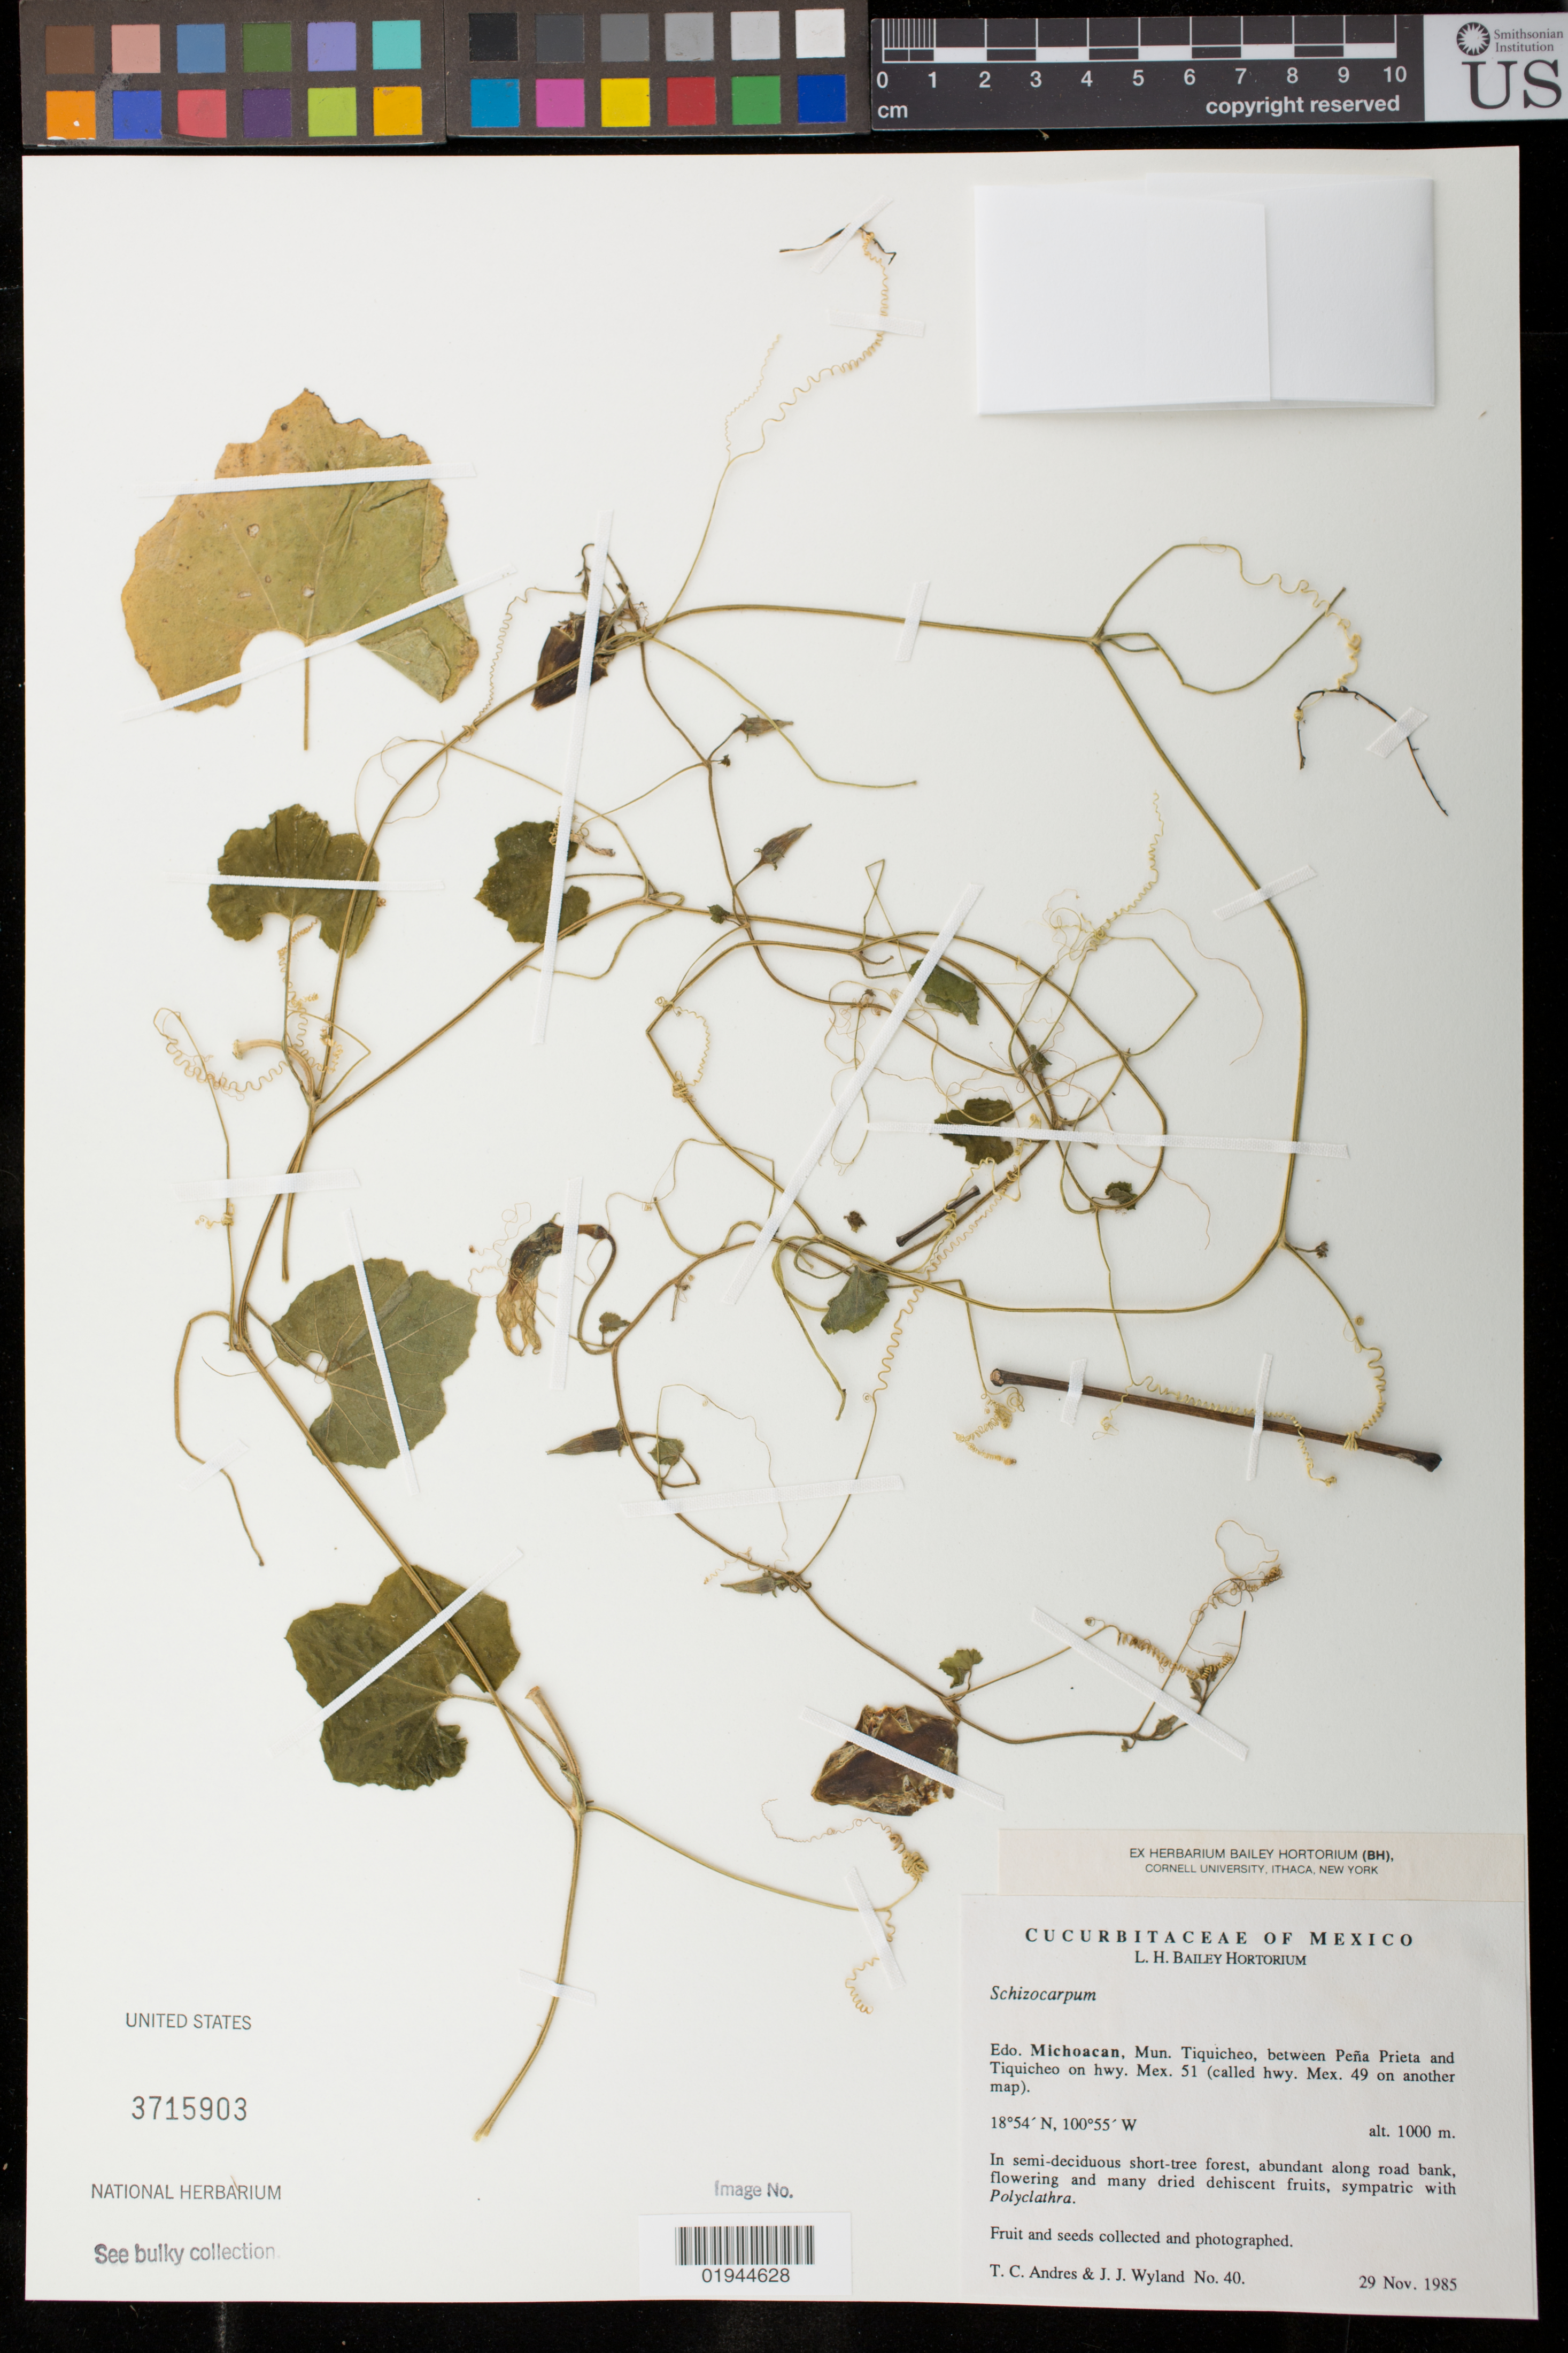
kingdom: Plantae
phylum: Tracheophyta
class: Magnoliopsida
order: Cucurbitales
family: Cucurbitaceae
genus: Schizocarpum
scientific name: Schizocarpum sp.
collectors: T. C. Andres & J. J. Wyland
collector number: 40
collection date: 1985-11-29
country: Mexico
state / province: Michoacán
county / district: Tiquicheo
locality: Between Pena Prieta and Tiquiocheo on hwy. Mex. 51 (called hwy. Mex. 49 on another map).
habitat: in semi-deciduous short-tree forest, abundant along road bank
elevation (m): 1000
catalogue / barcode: US 3715903